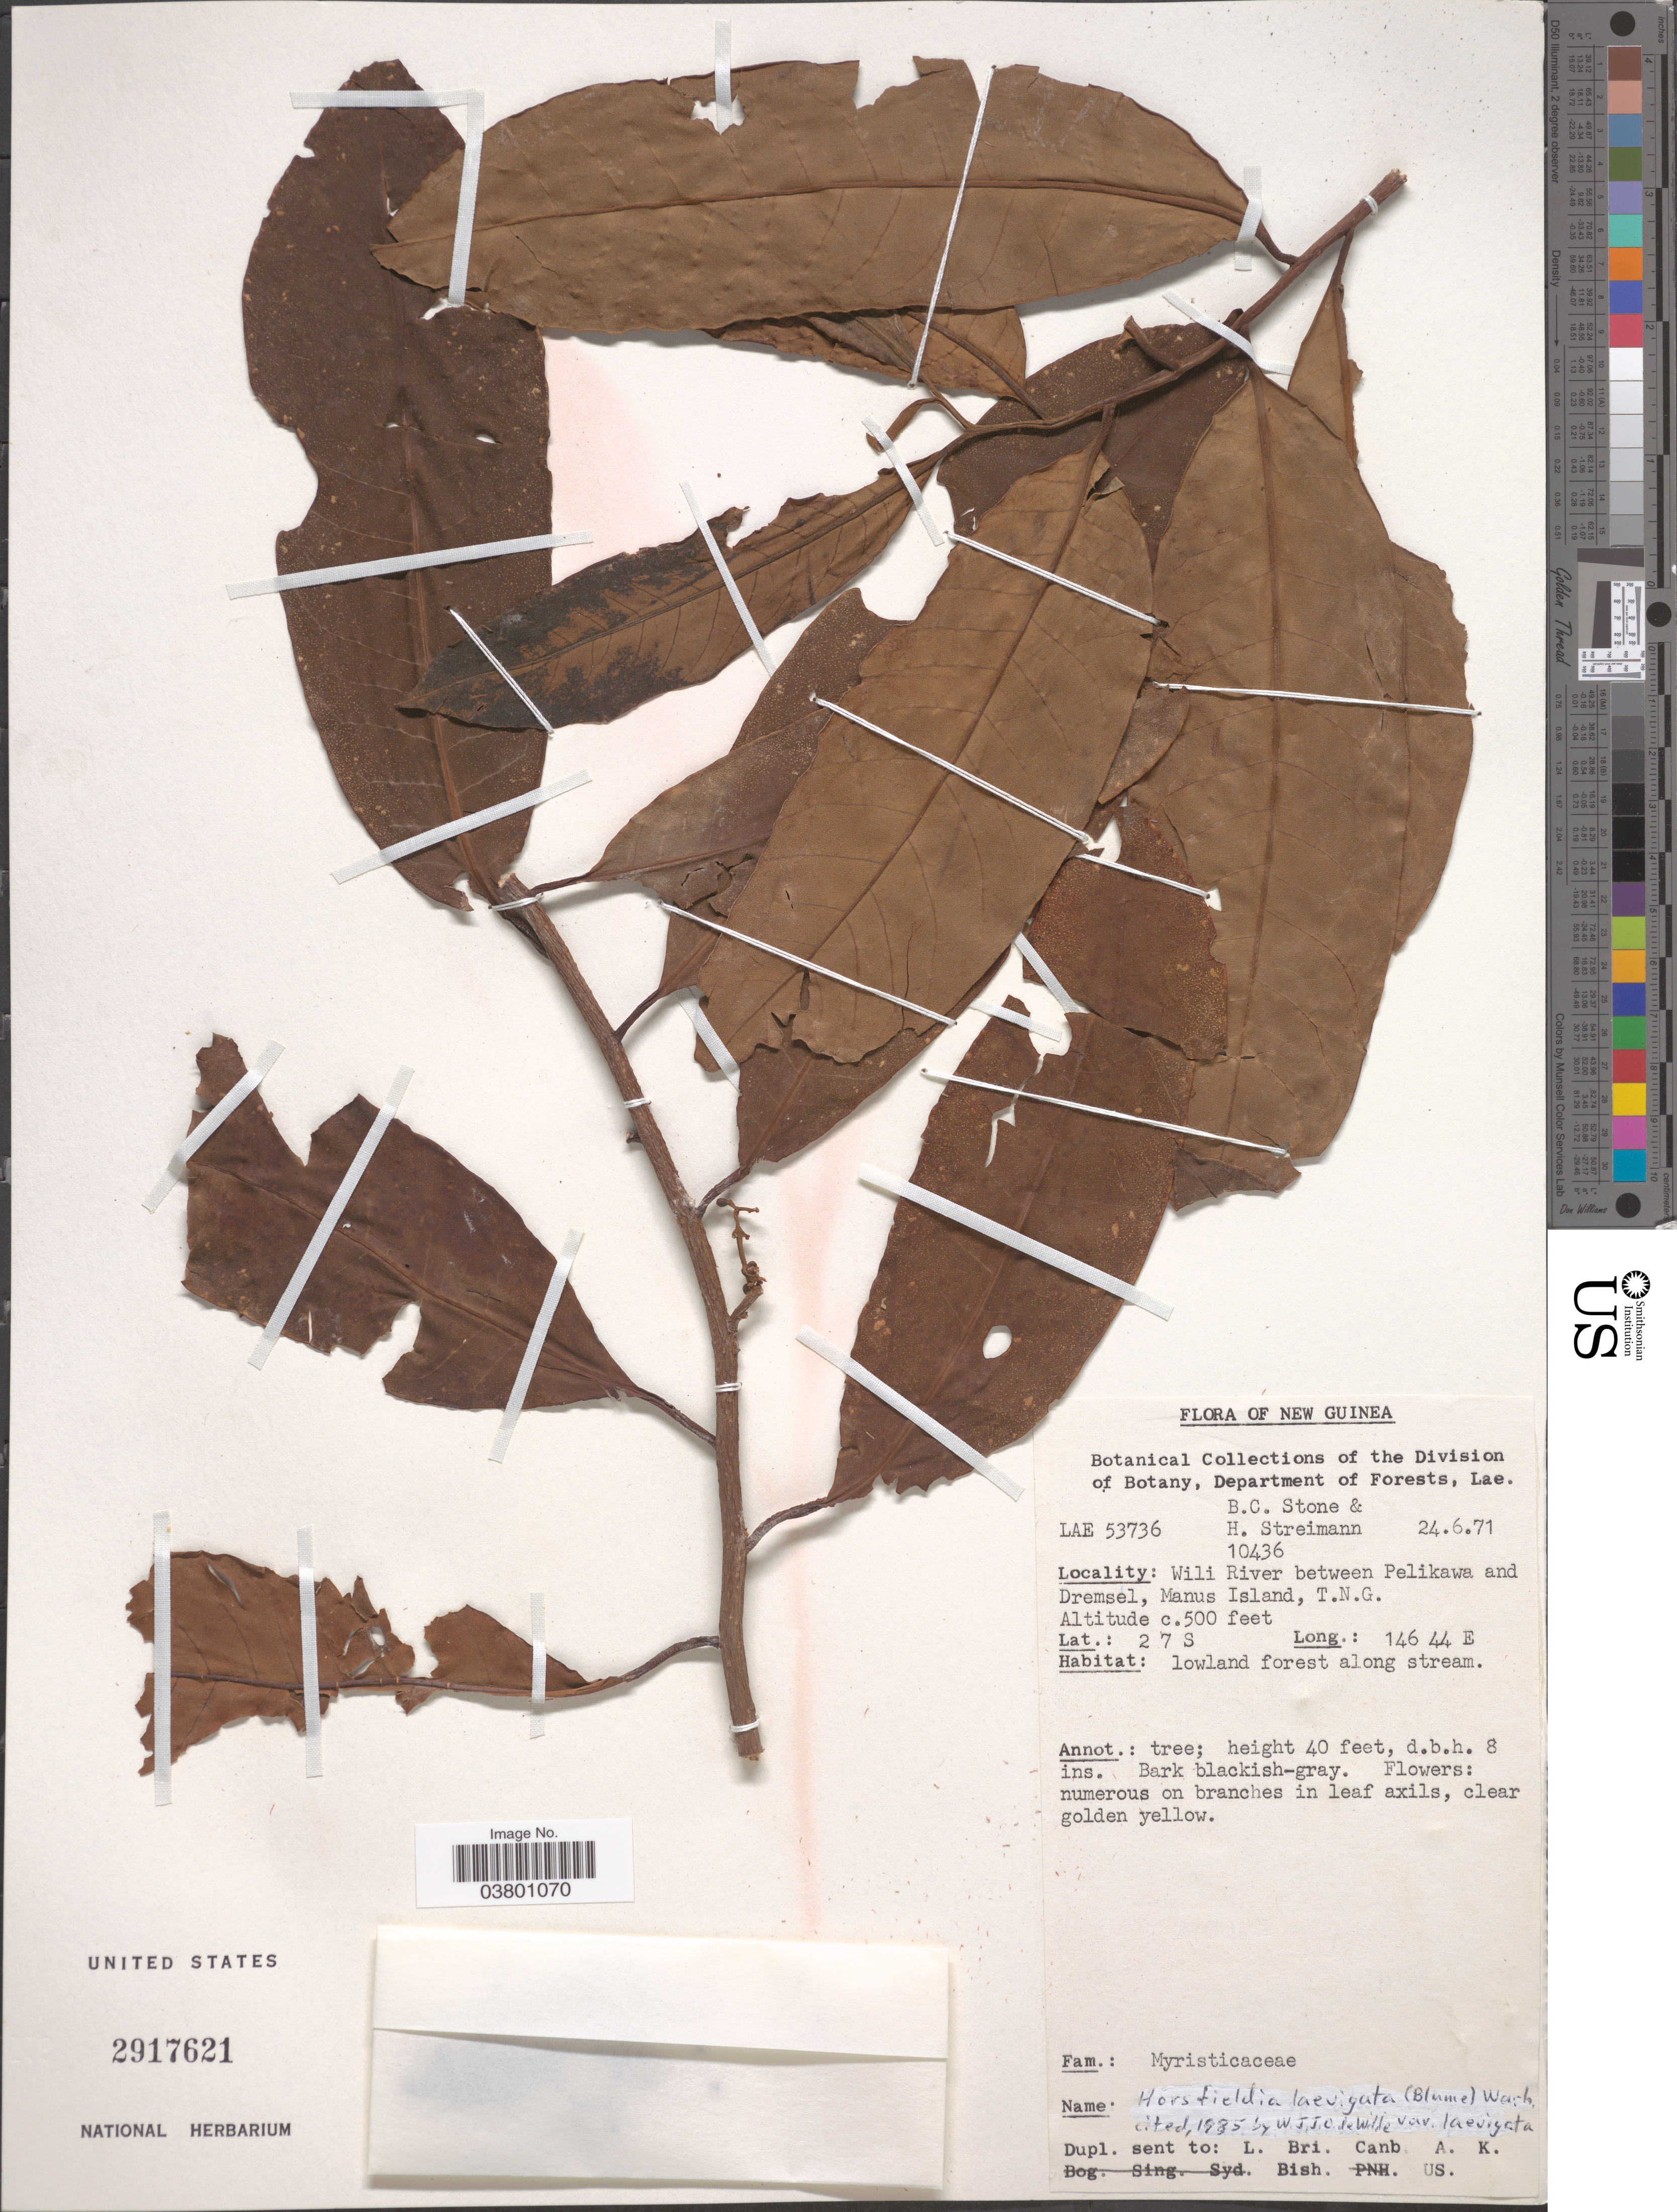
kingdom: Plantae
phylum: Tracheophyta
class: Magnoliopsida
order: Magnoliales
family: Myristicaceae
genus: Horsfieldia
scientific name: Horsfieldia laevigata var. laevigata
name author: (Blume) Warb.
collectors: B. C. Stone & H. Streimann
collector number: LAE 53736/10436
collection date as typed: Transcribed d/m/y: 24/6/71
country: Papua New Guinea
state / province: Manus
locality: New Guinea. Wili River between Pelikawa and Dremsel, Manus Island, T.N.G.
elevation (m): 152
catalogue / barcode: US 2917621